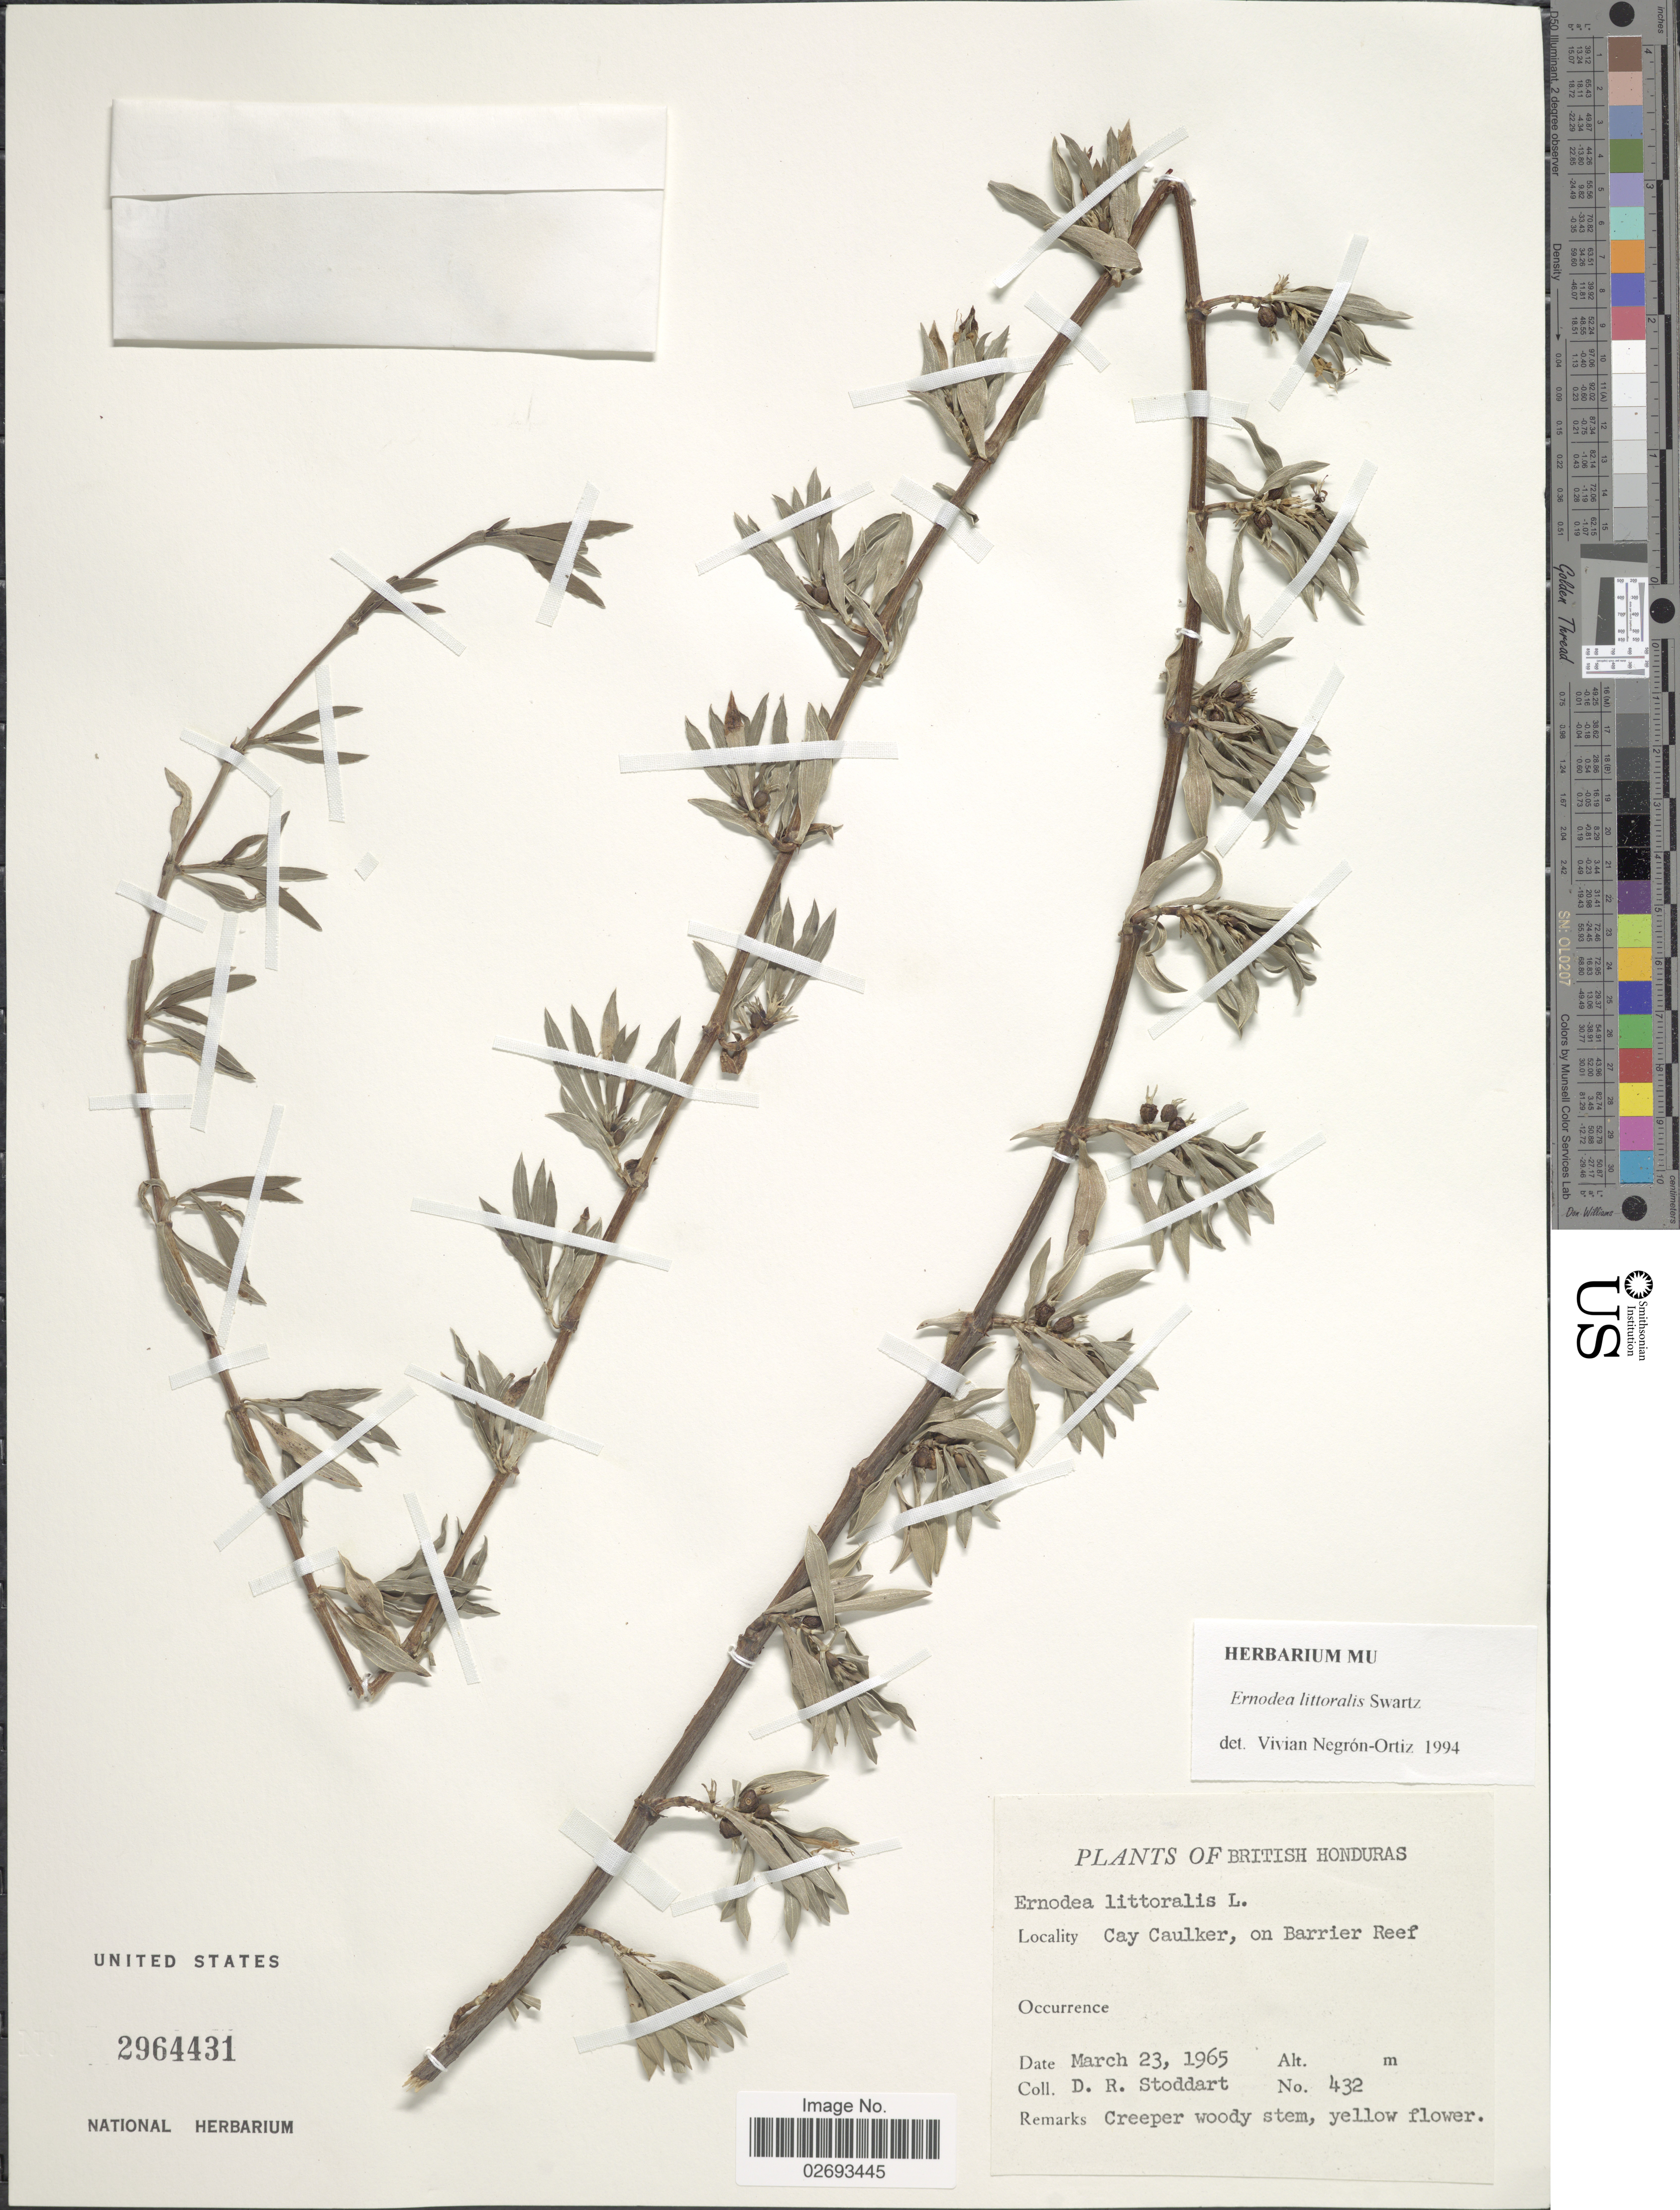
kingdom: Plantae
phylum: Tracheophyta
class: Magnoliopsida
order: Gentianales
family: Rubiaceae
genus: Ernodea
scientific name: Ernodea littoralis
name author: Sw.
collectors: D. R. Stoddart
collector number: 432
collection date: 1965-03-23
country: Belize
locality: British Honduras. Cay Caulker, on Barrier Reef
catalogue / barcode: US 2964431